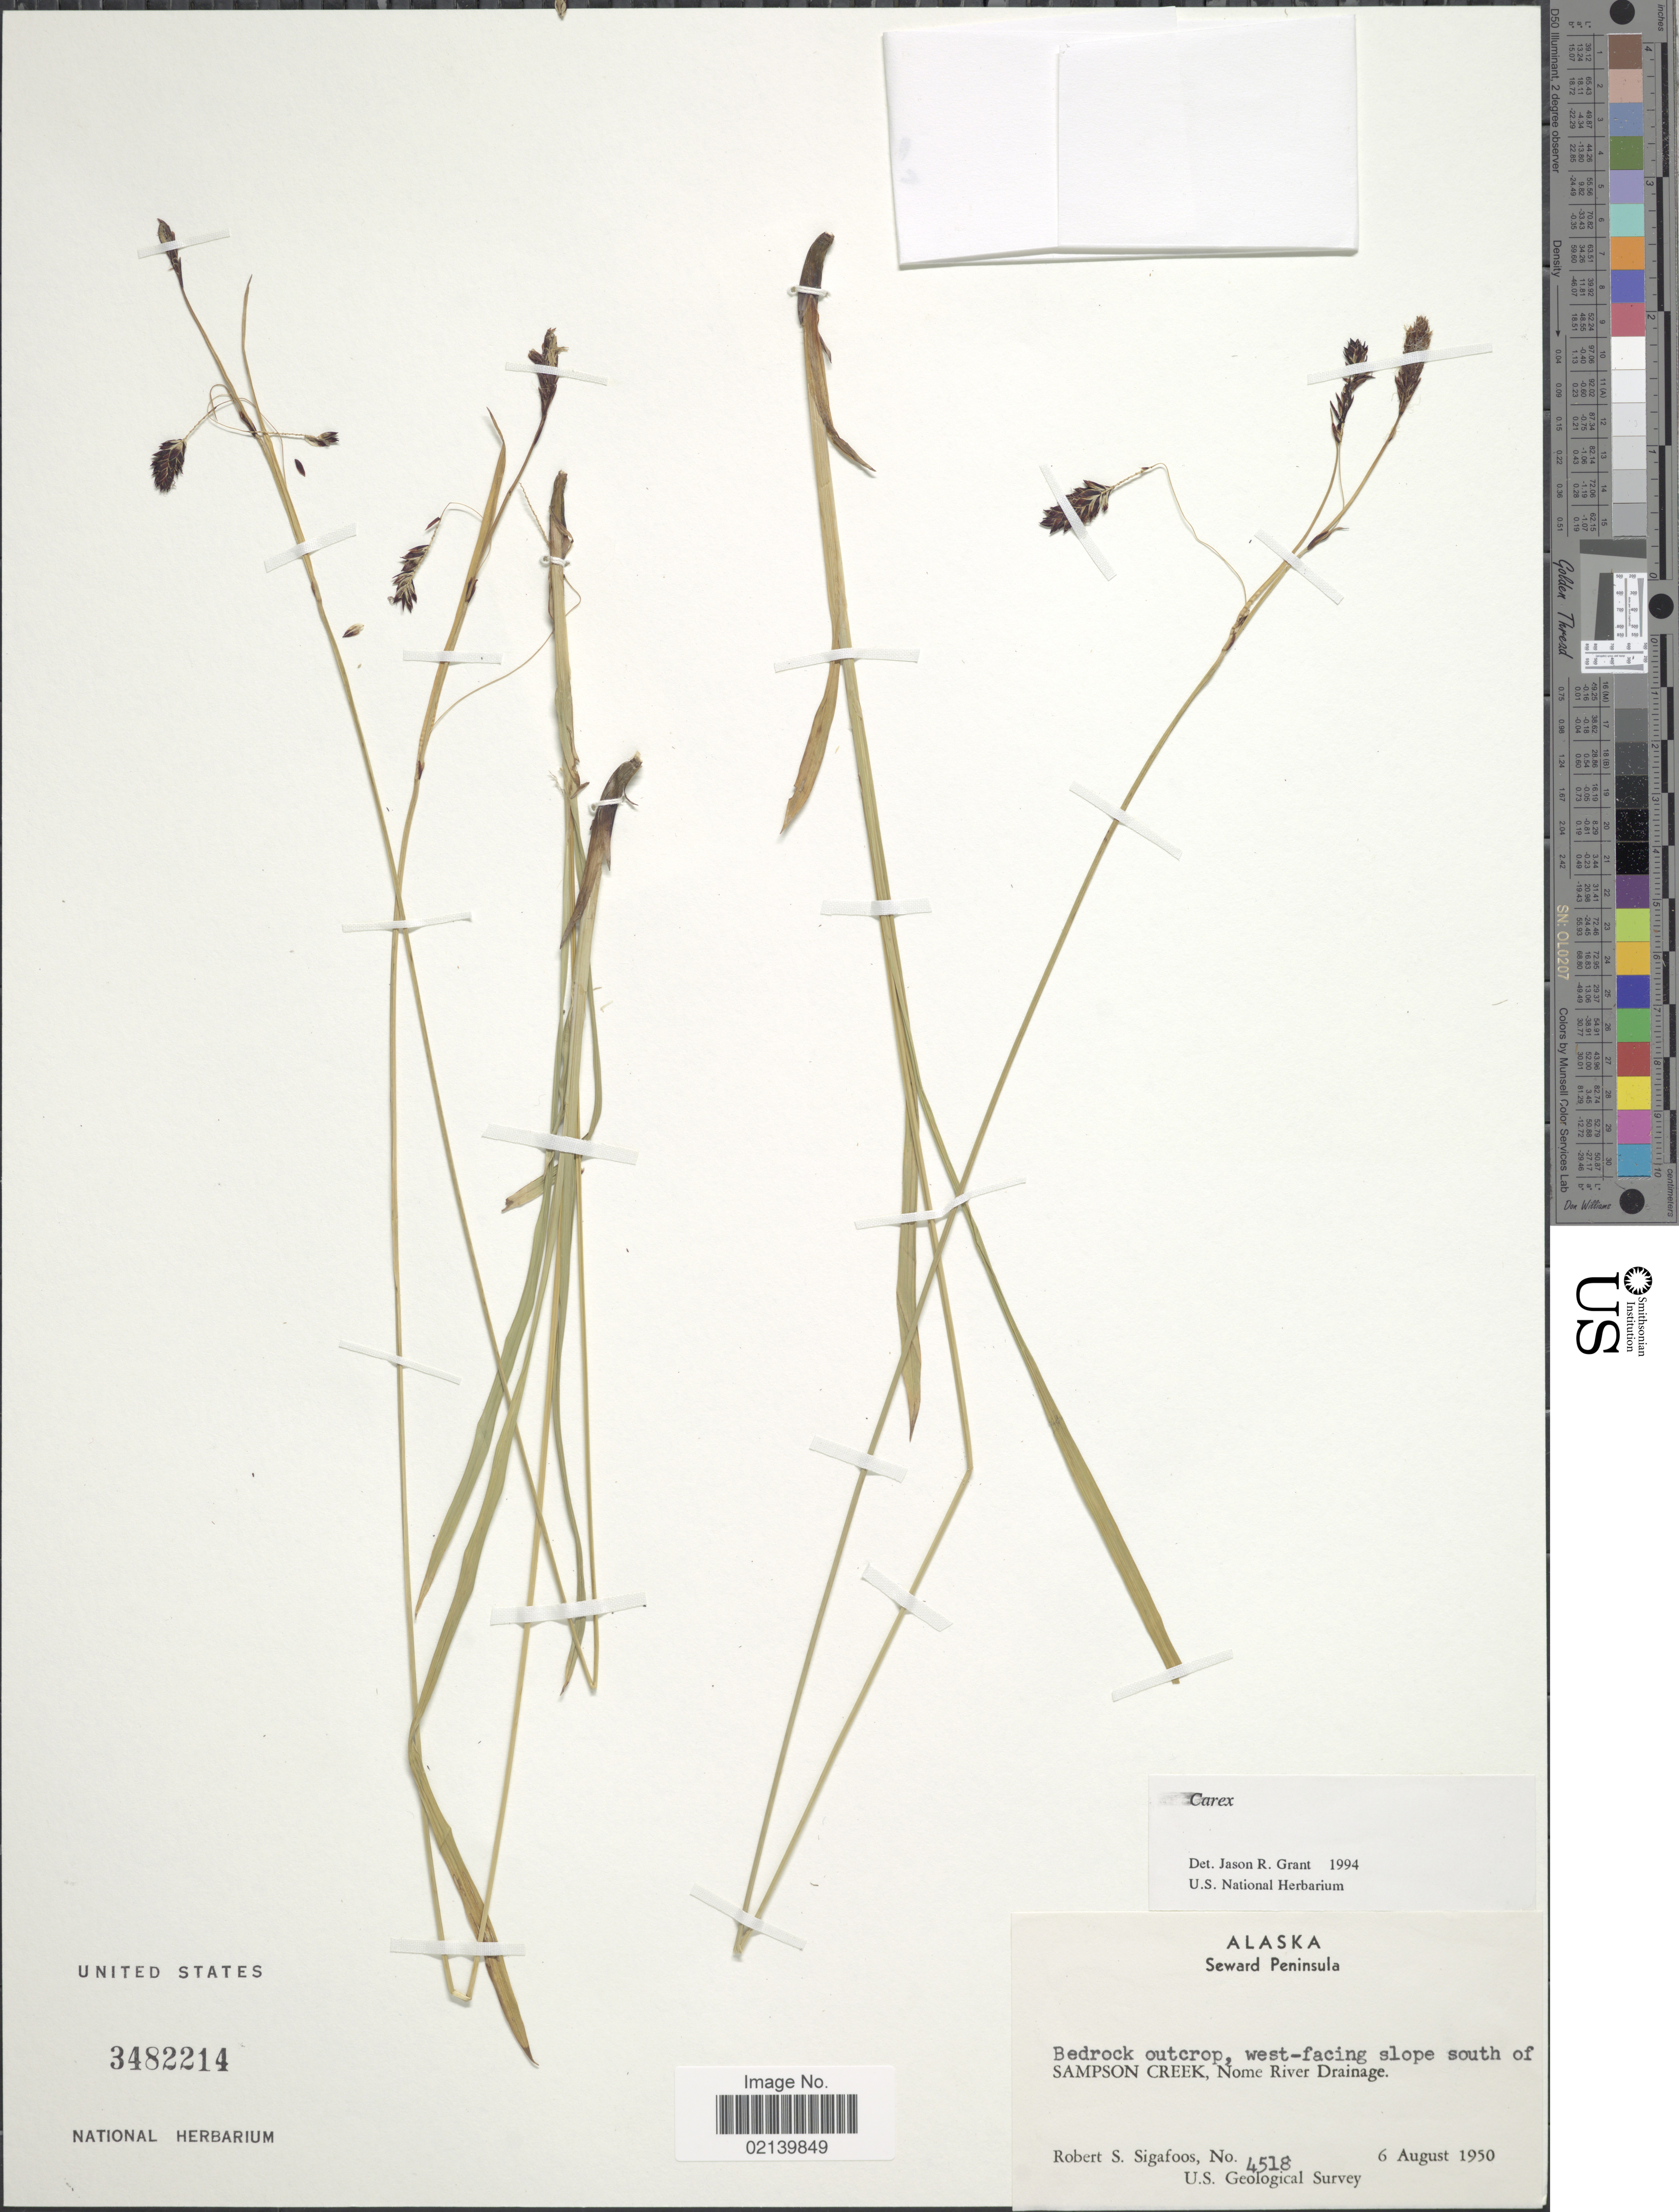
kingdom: Plantae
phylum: Tracheophyta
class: Liliopsida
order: Poales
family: Cyperaceae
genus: Carex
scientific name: Carex sp.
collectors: R. Sigafoos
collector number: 4518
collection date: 1950-08-06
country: United States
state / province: Alaska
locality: Alaska, Seward Peninsula. Bedrock outrcrop, west-facing slope south of Sampson Creek, Nome River Drainage.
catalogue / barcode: US 3482214